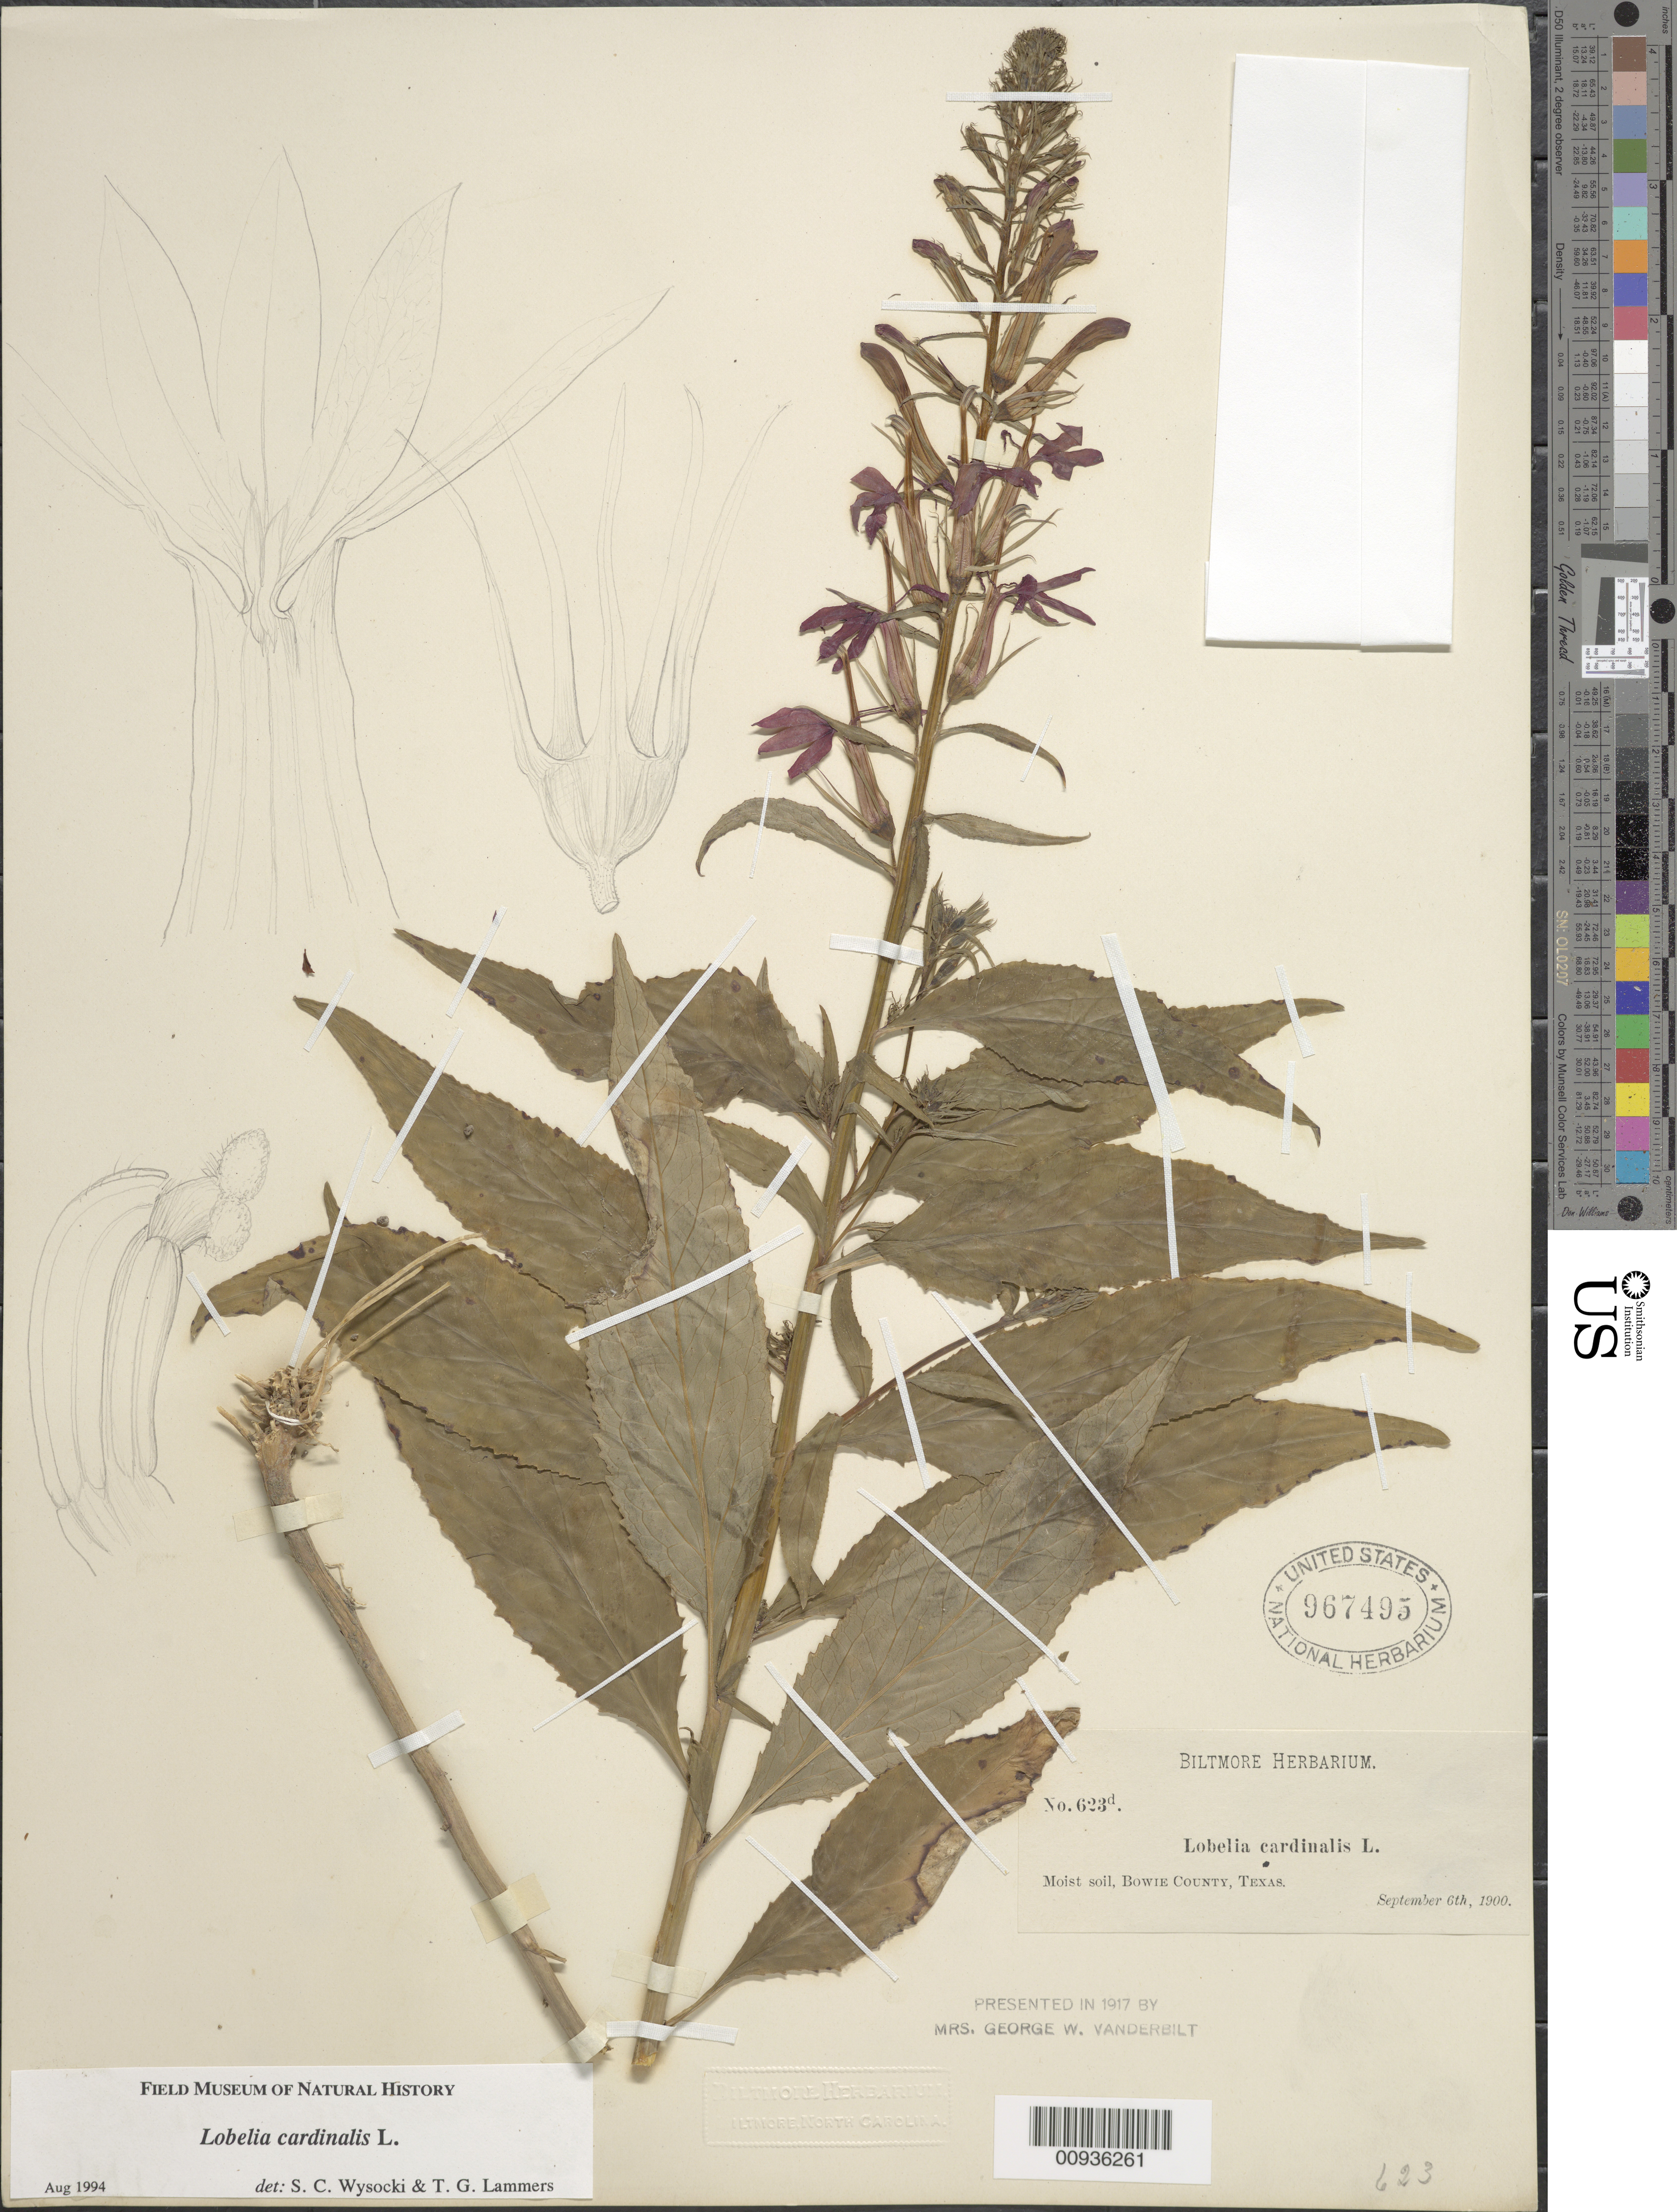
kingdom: Plantae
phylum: Tracheophyta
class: Magnoliopsida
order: Asterales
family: Campanulaceae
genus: Lobelia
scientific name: Lobelia cardinalis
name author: L.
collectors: ex herb. Biltmore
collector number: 623d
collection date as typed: September 6th, 1900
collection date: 1900-09-06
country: United States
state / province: Texas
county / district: Bowie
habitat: moist soil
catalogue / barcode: US 967495